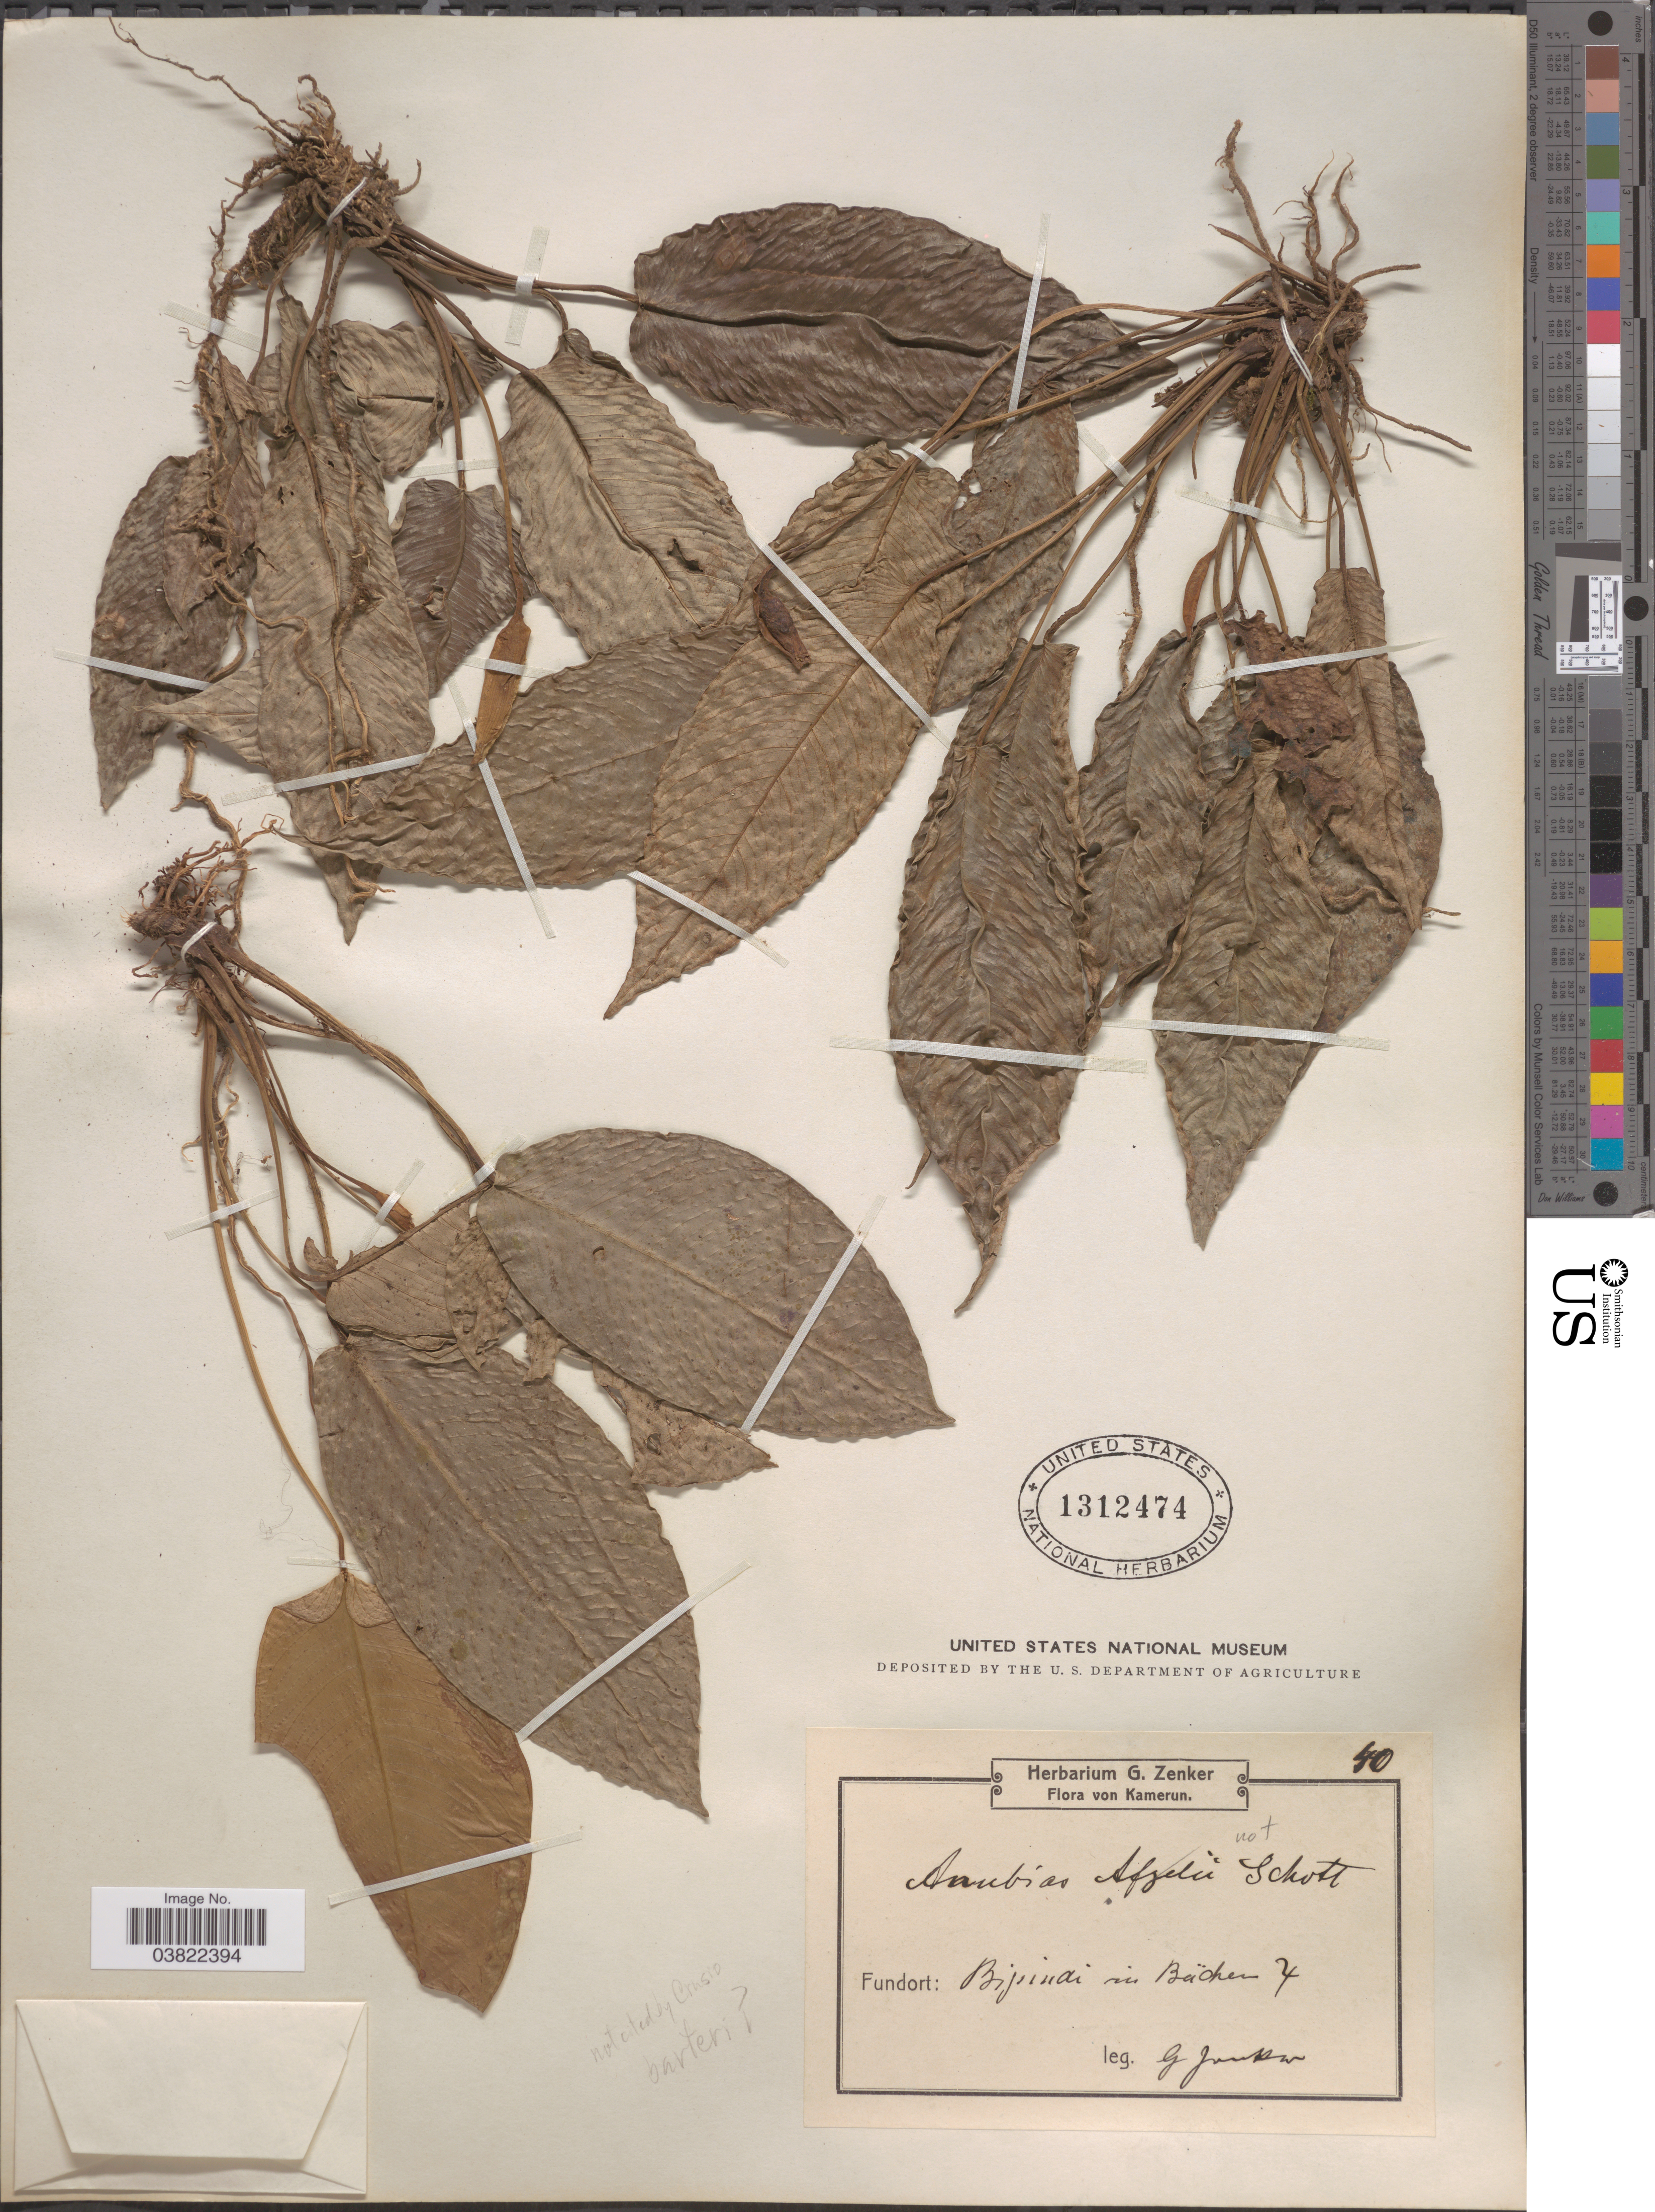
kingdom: Plantae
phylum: Tracheophyta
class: Liliopsida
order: Alismatales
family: Araceae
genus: Anubias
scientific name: Anubias barteri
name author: Schott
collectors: G. A. Zenker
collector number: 40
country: Cameroon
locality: Bipindi in Bächen.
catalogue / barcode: US 1312474